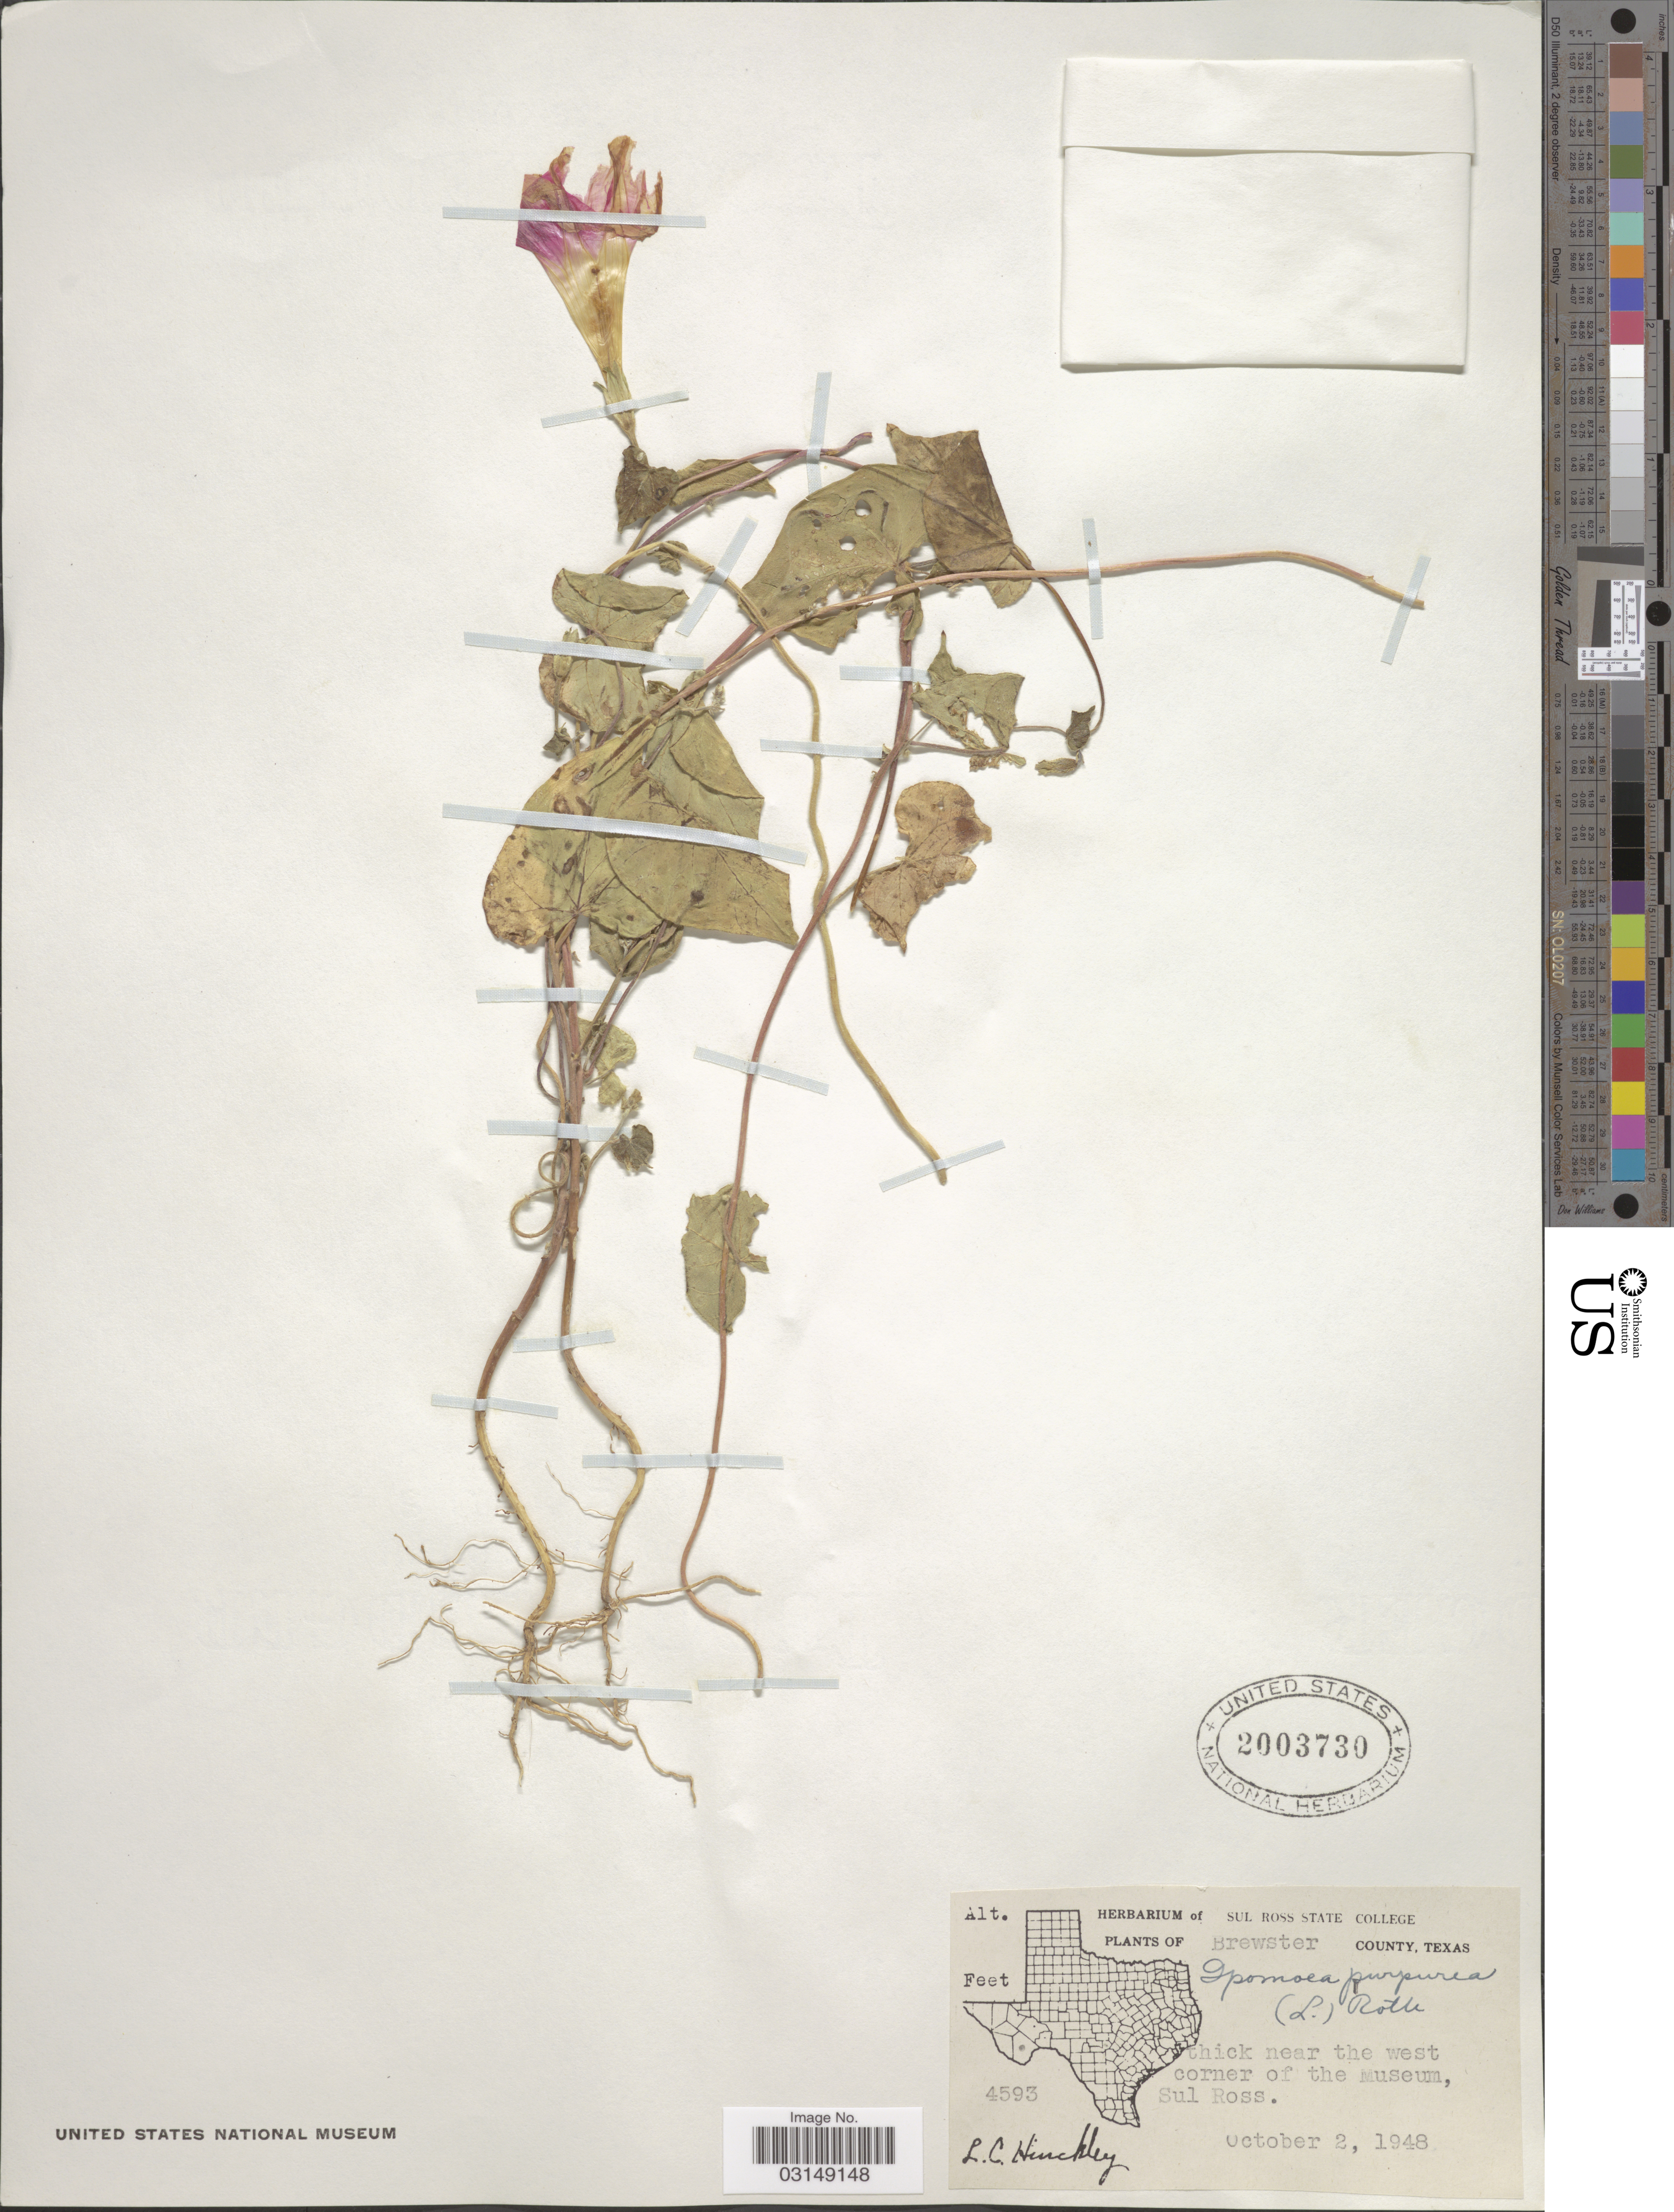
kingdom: Plantae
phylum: Tracheophyta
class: Magnoliopsida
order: Solanales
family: Convolvulaceae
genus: Ipomoea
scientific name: Ipomoea purpurea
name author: (L.) Roth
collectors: L. Hinckley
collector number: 4593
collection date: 1948-10-02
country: United States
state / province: Texas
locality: Brewster County. Near the west corner of the Museum, Sul Ross.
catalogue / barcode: US 2003730